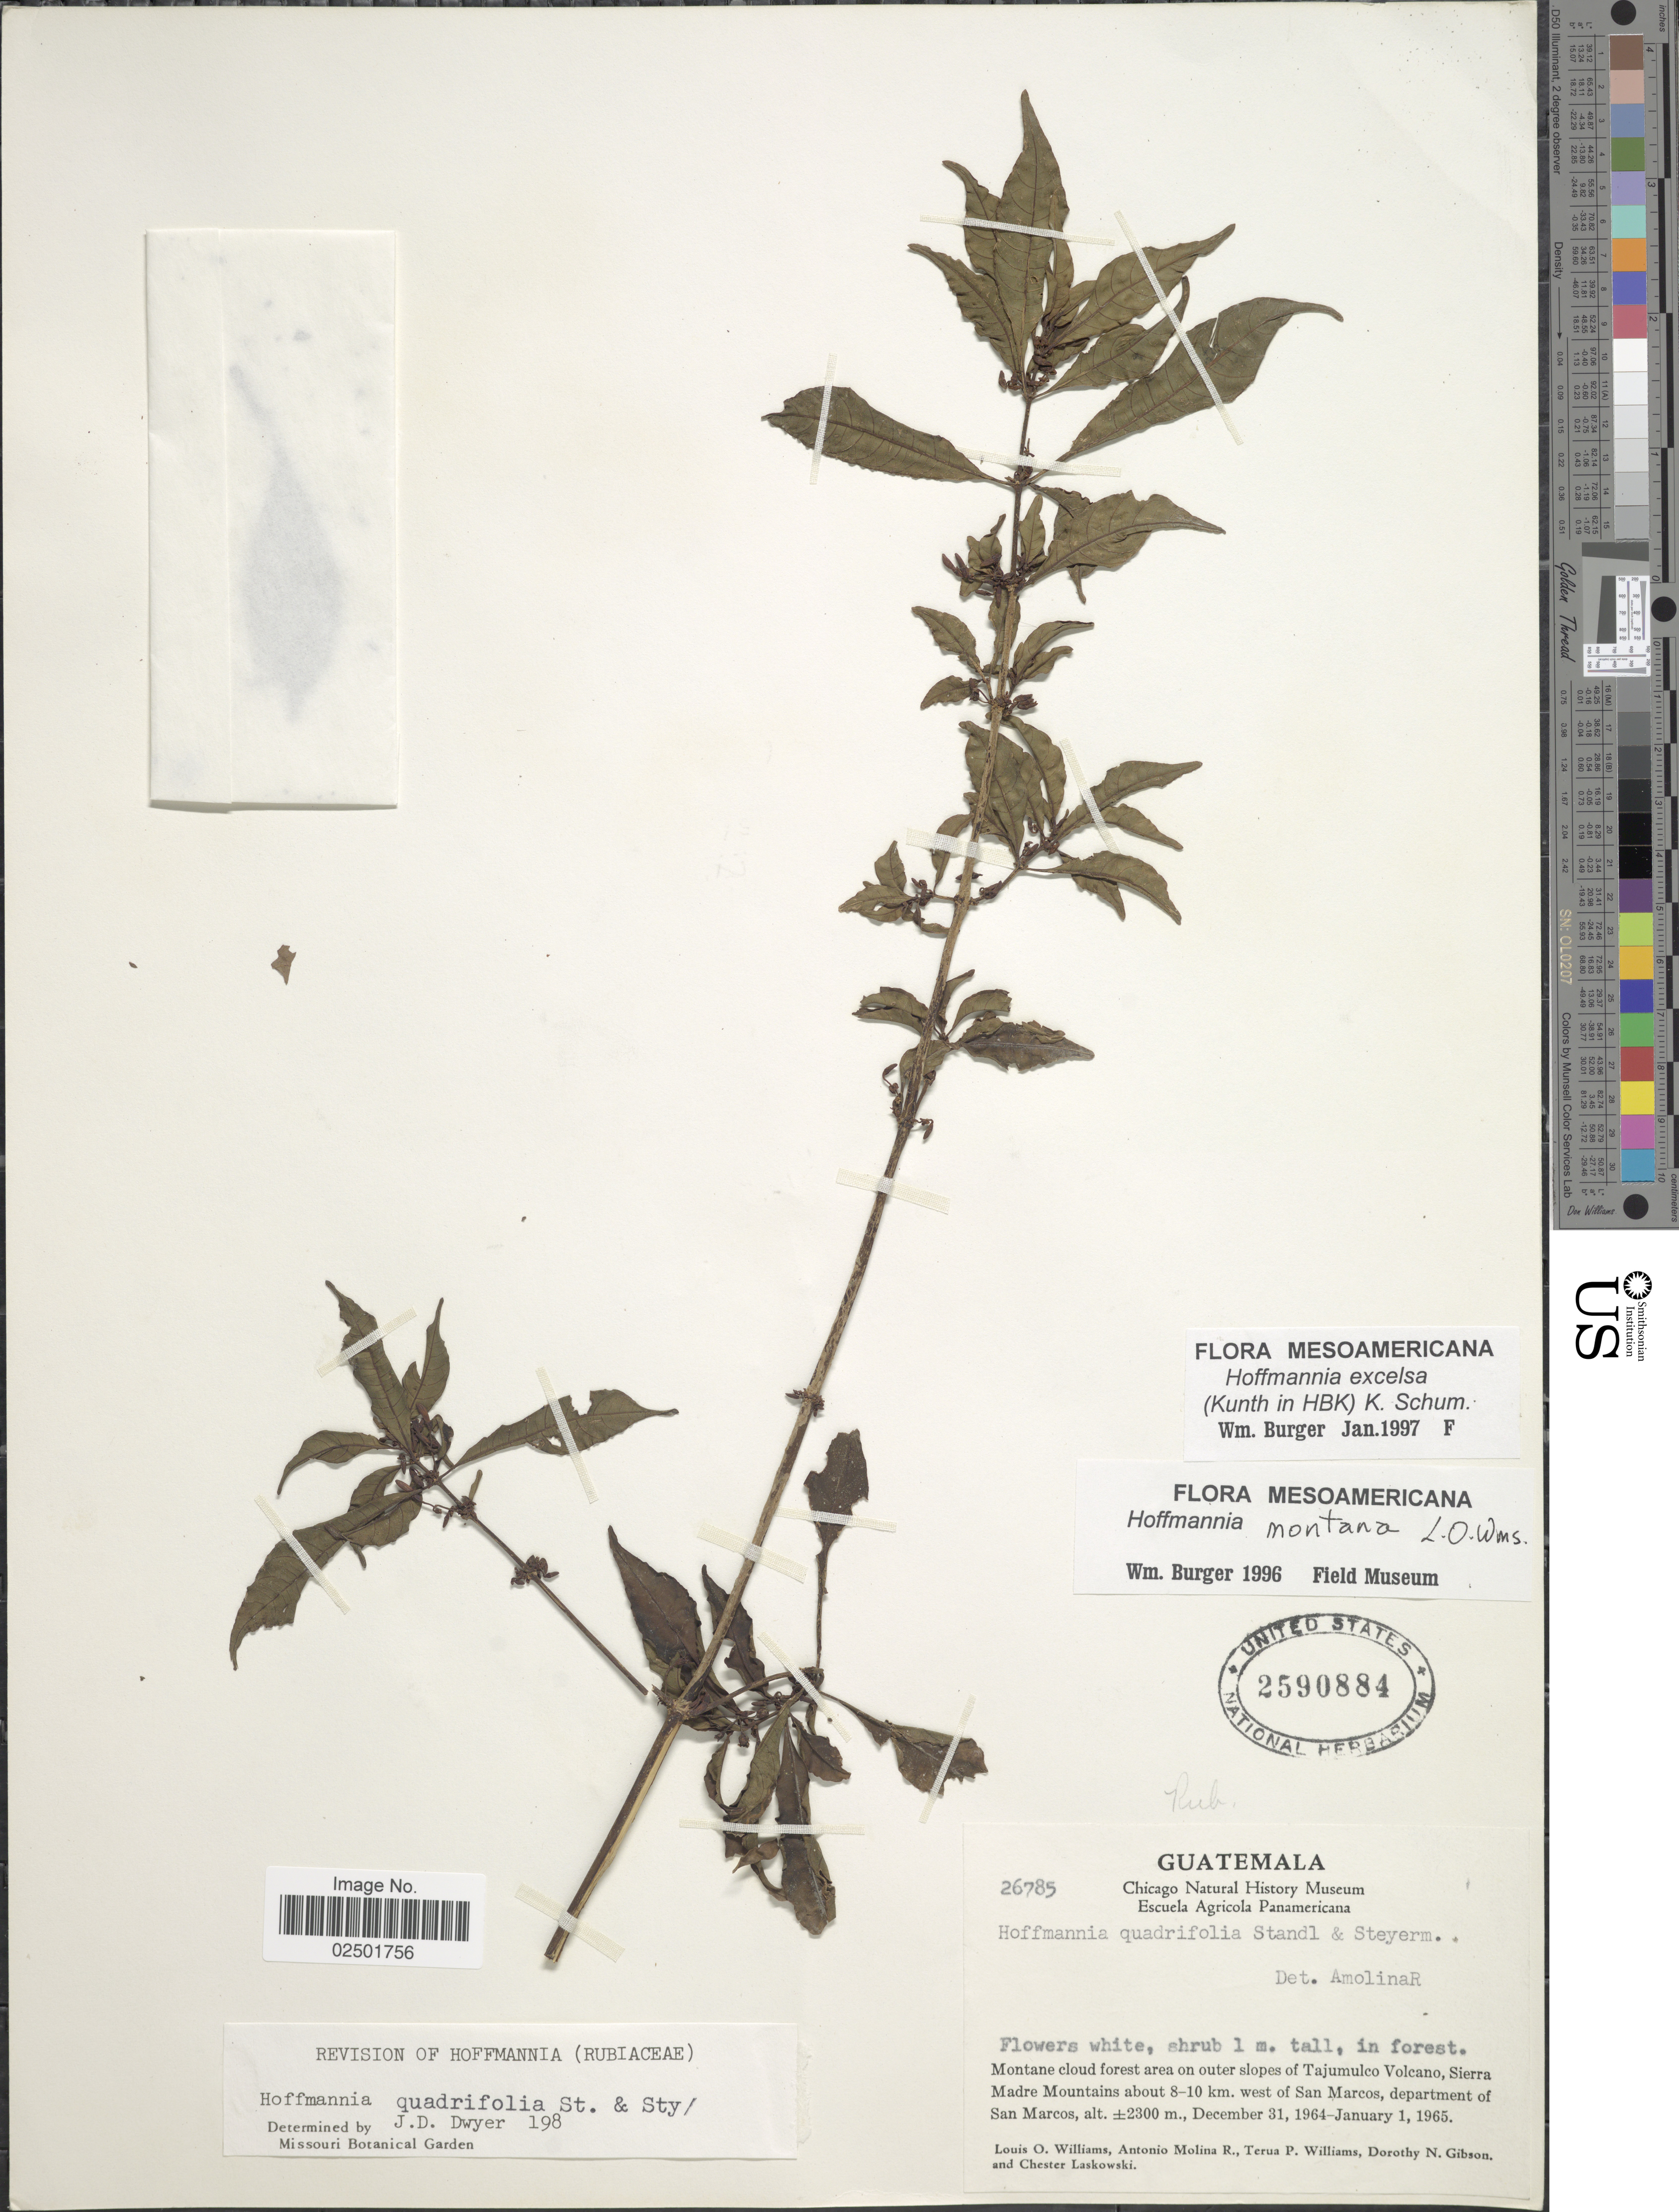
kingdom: Plantae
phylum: Tracheophyta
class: Magnoliopsida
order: Gentianales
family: Rubiaceae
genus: Hoffmannia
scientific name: Hoffmannia excelsa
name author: (Kunth) K. Schum.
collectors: L. O. Williams, A. Molina R., T. P. Williams, D. N. Gibson & C. Laskowski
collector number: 26785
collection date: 1964-12-31/1965-01-01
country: Guatemala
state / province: San Marcos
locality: In forest; Montane cloud forest area on outer slopes of Tajumulco Volcano, Sierra Madre Mountains about 8-10 km west of San Marcos, department of San Marcos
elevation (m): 2300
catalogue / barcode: US 2590884